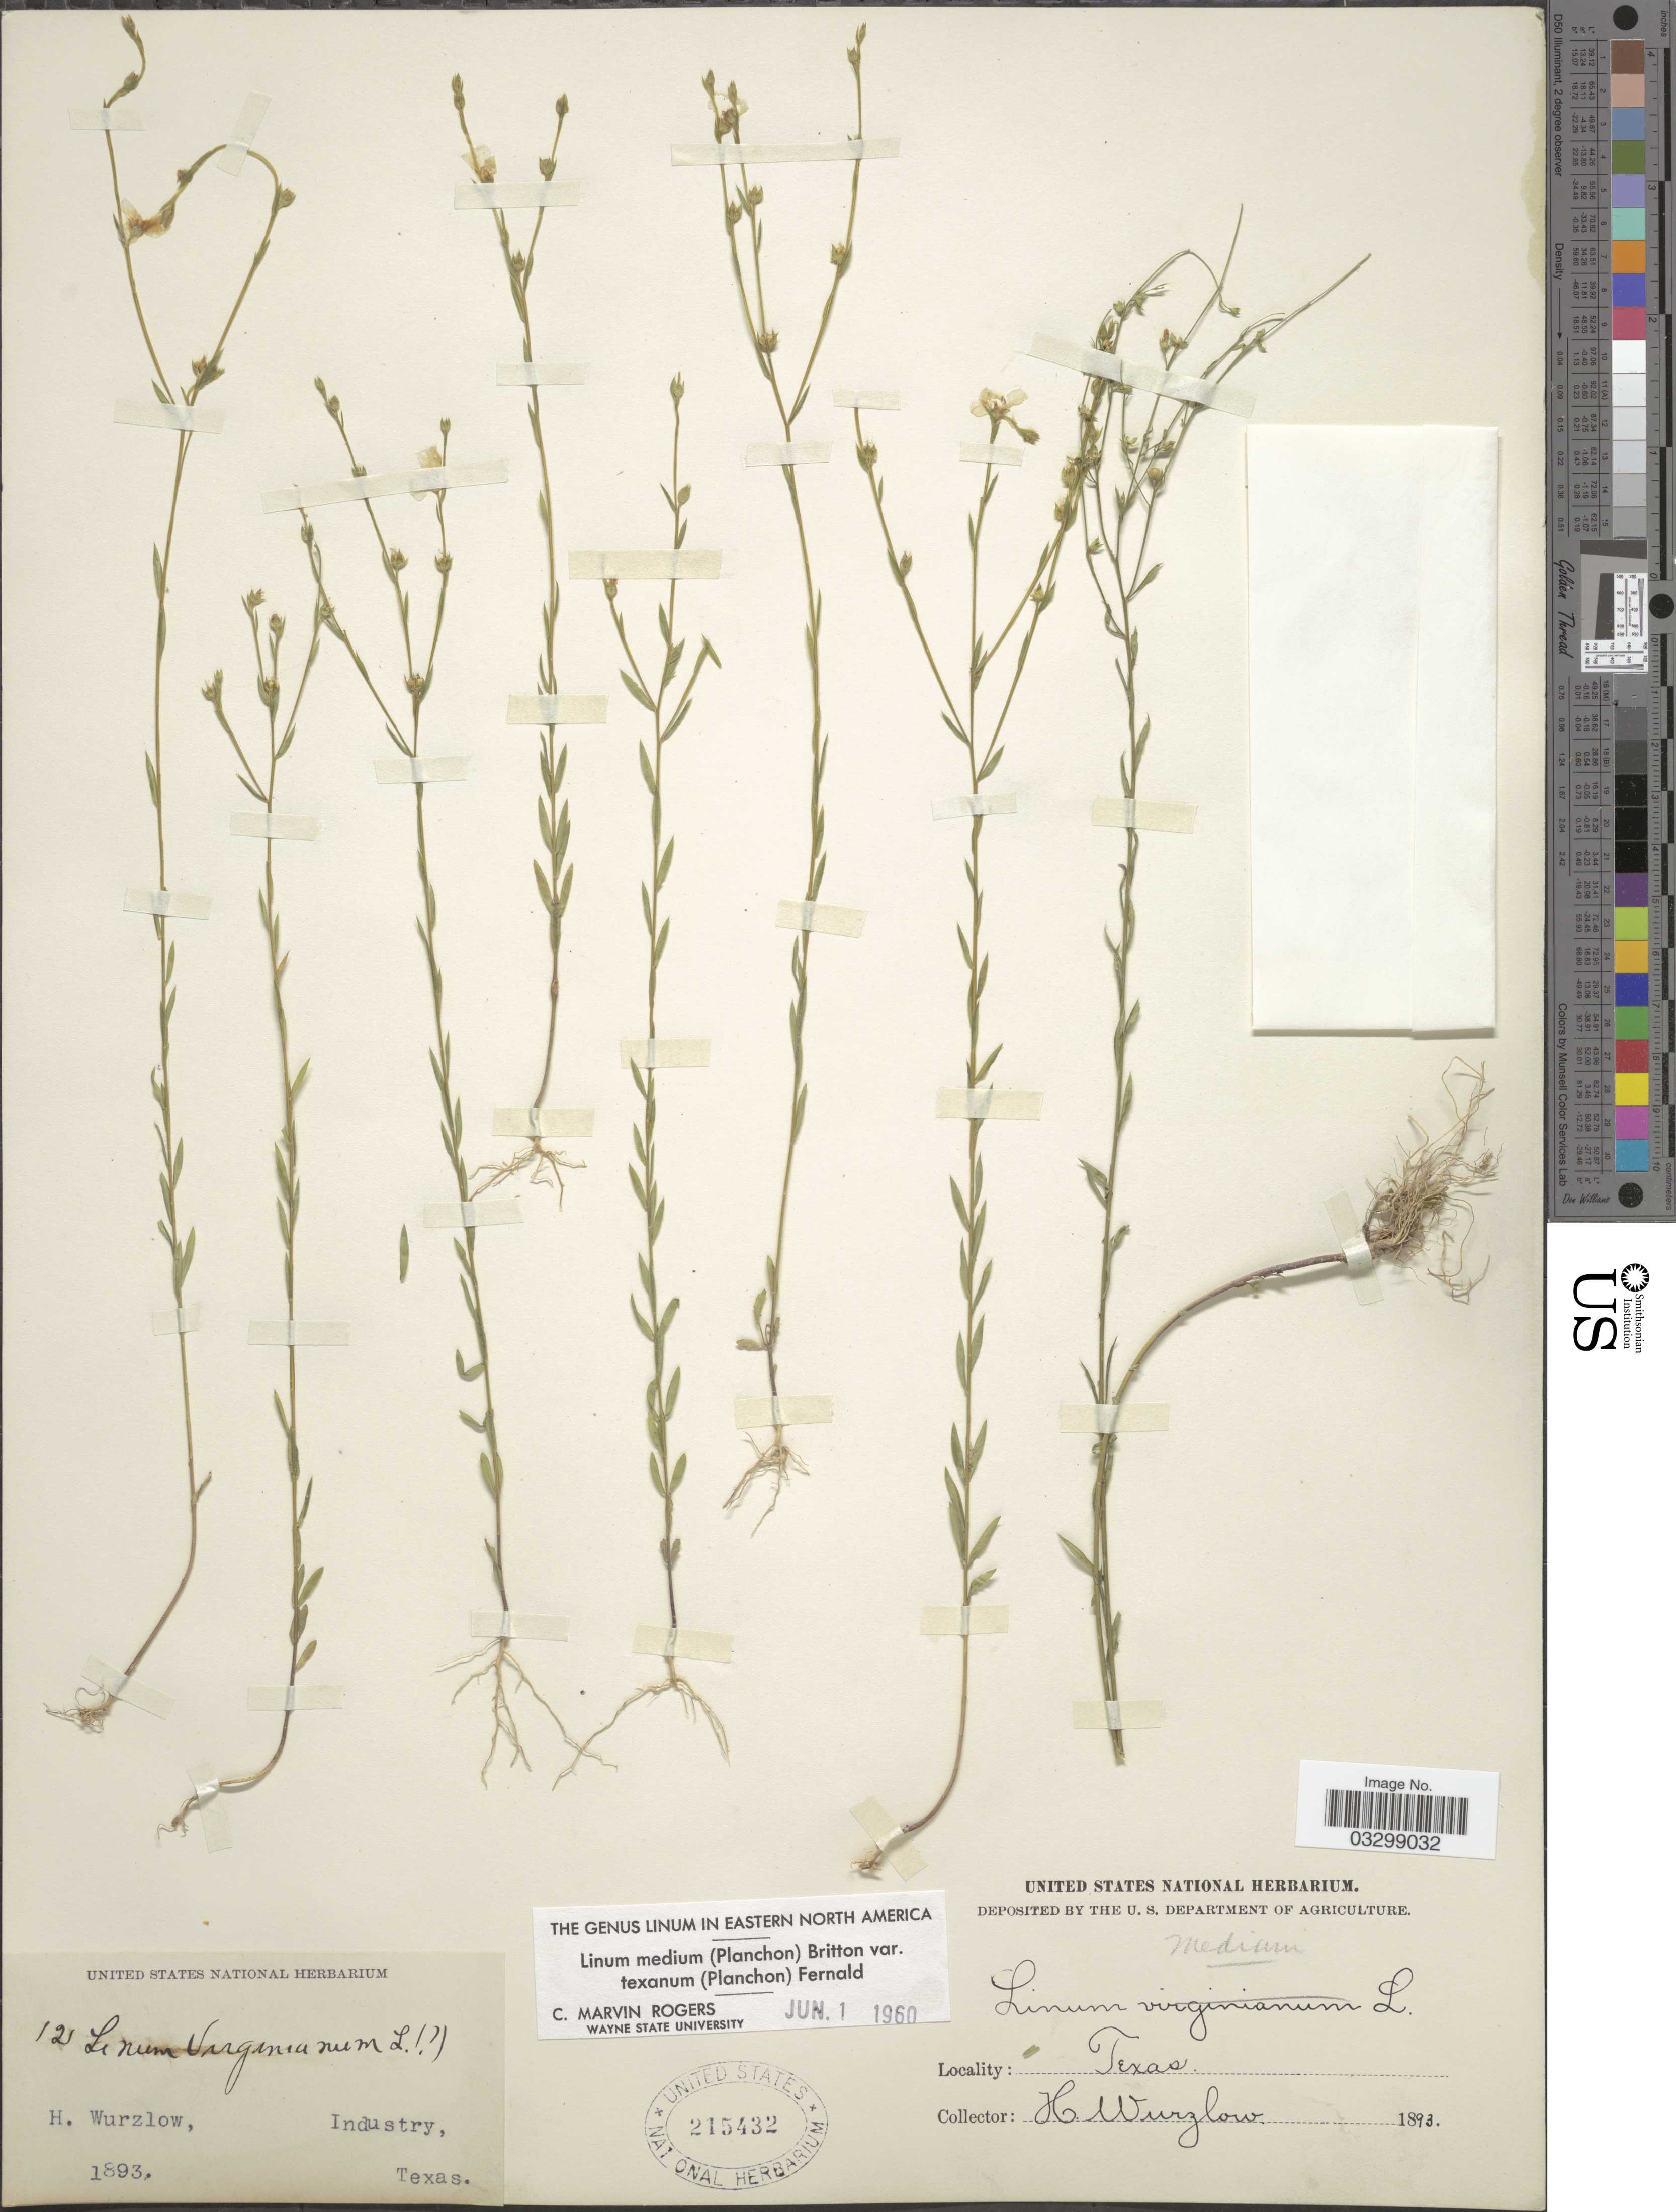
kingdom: Plantae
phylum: Tracheophyta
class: Magnoliopsida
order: Malpighiales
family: Linaceae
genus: Linum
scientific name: Linum medium var. texanum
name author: (Planch.) Fernald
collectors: H. Wurzlow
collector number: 12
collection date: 1893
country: United States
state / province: Texas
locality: Industry.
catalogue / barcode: US 215432